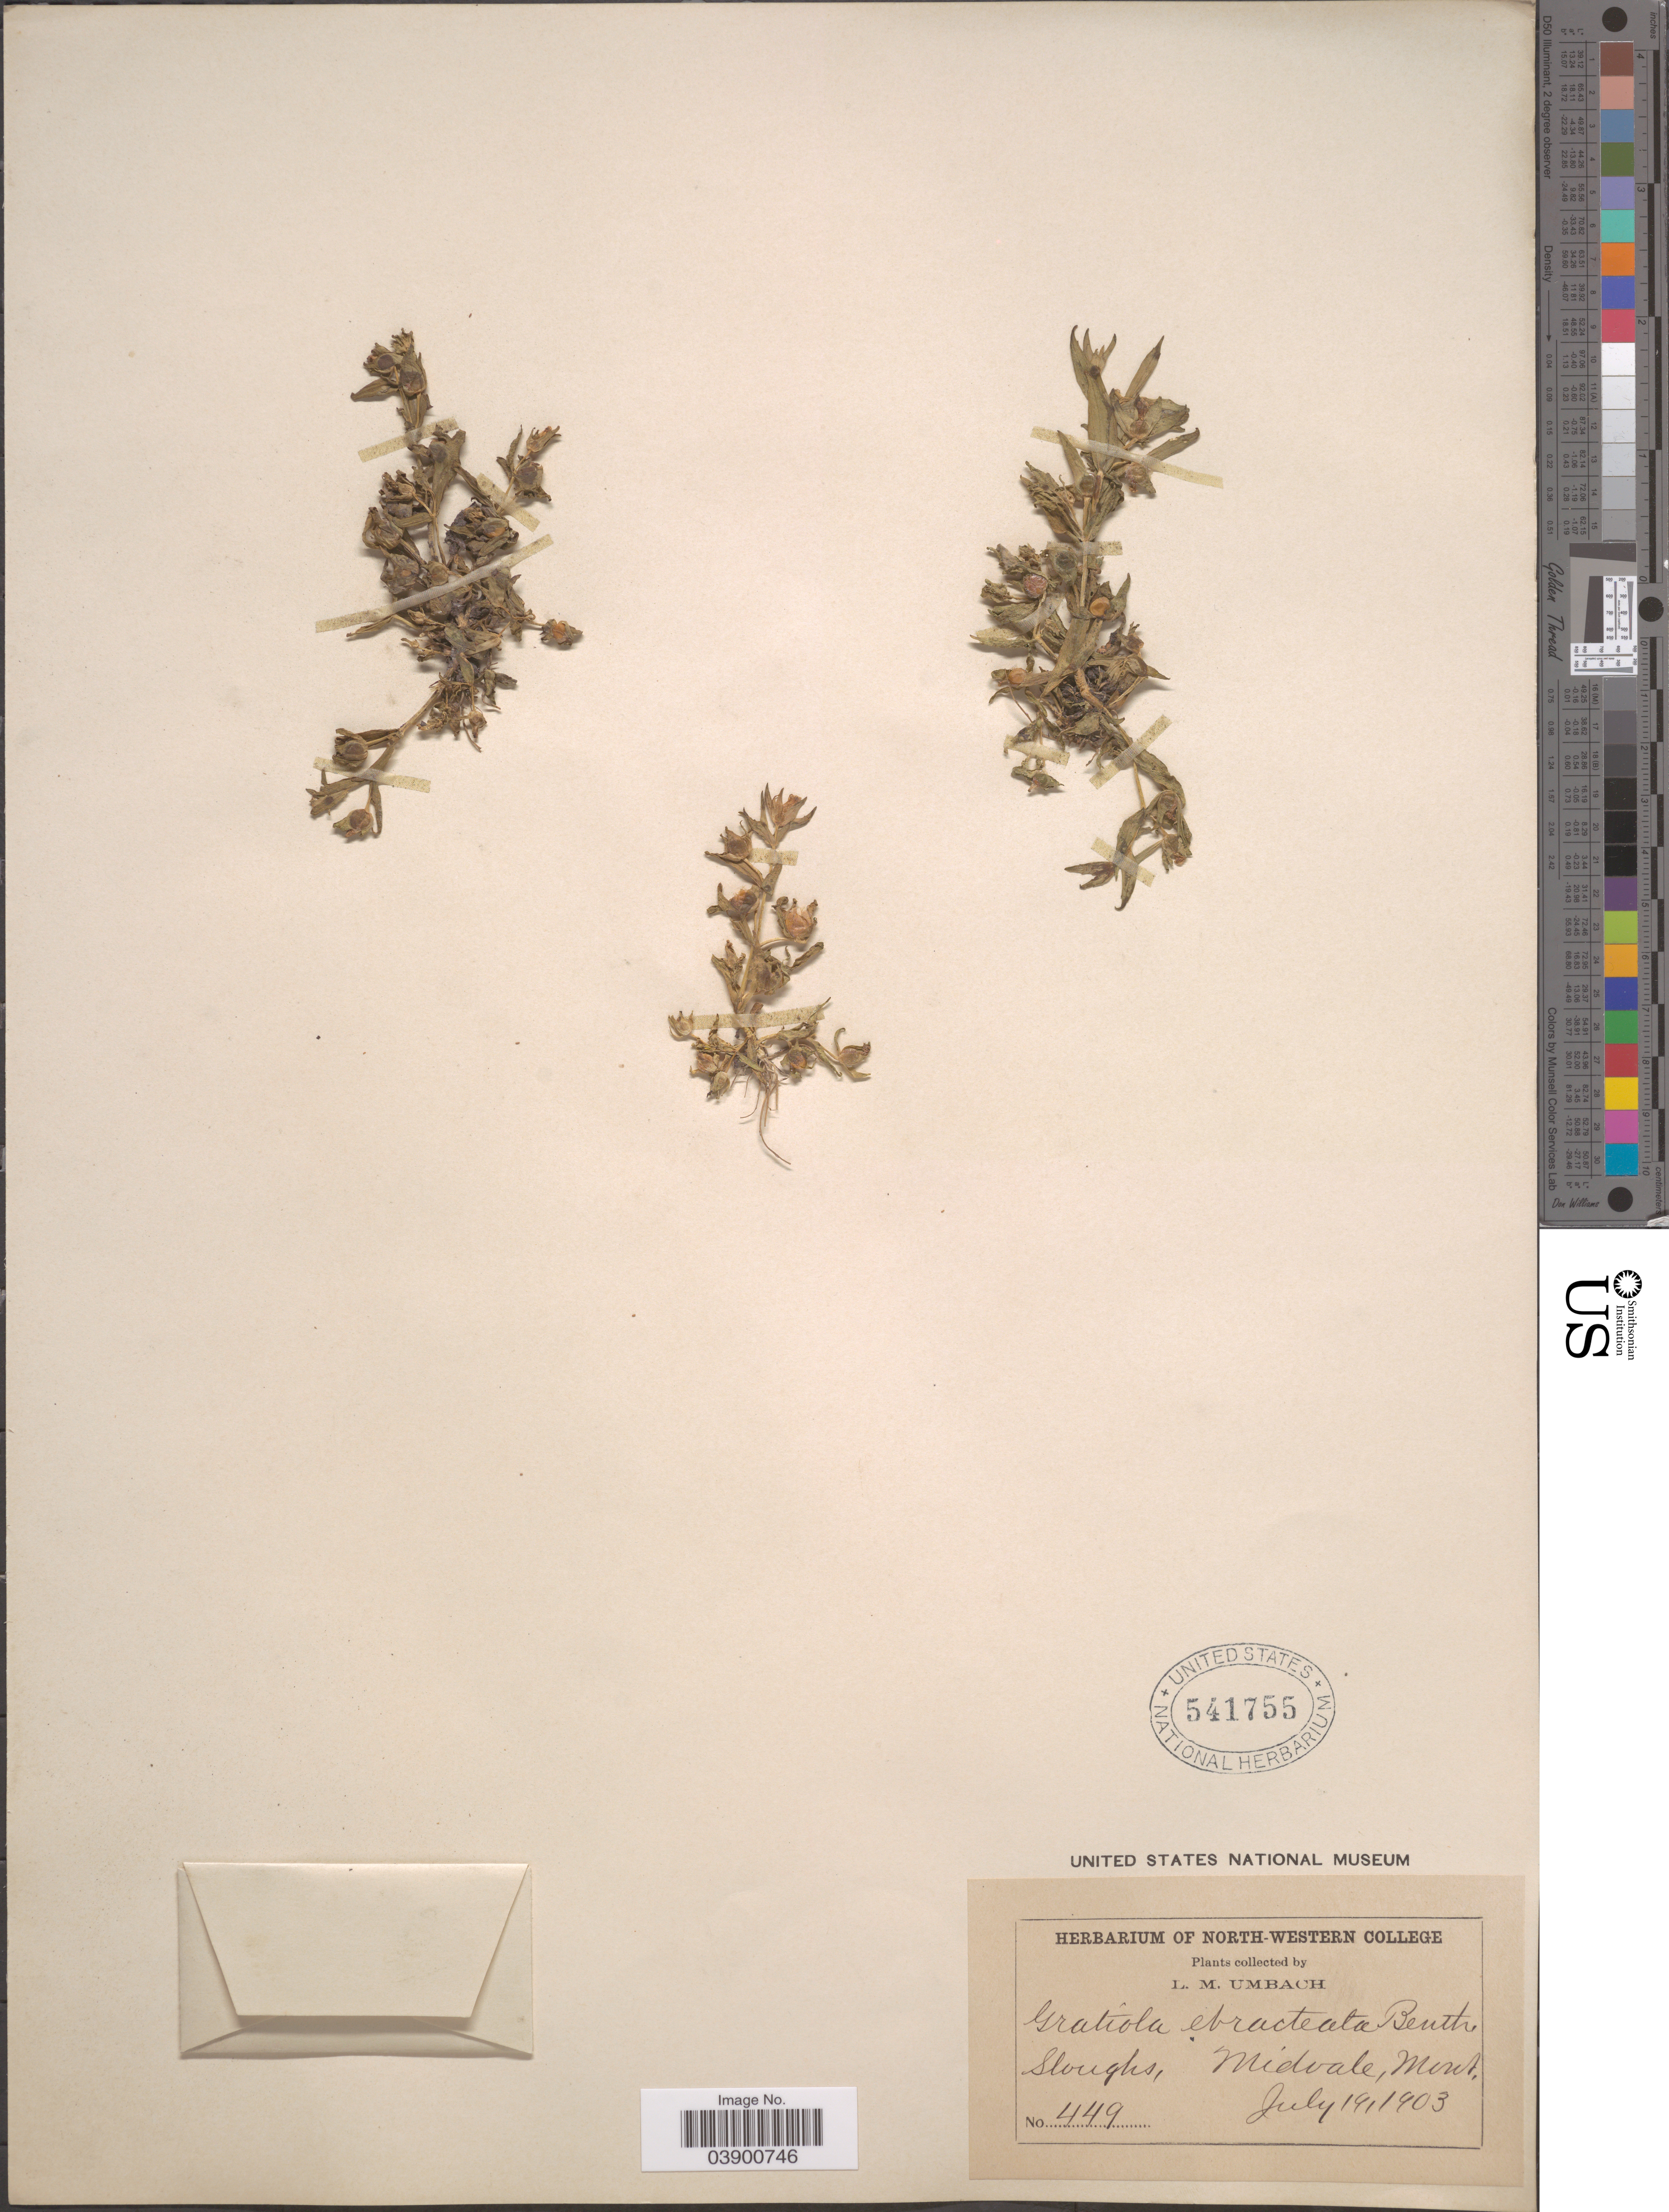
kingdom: Plantae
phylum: Tracheophyta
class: Magnoliopsida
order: Lamiales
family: Plantaginaceae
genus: Gratiola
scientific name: Gratiola ebracteata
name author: Benth.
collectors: L. M. Umbach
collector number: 449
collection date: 1903-07-19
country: United States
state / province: Montana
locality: Sloughs, Midvale.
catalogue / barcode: US 541755